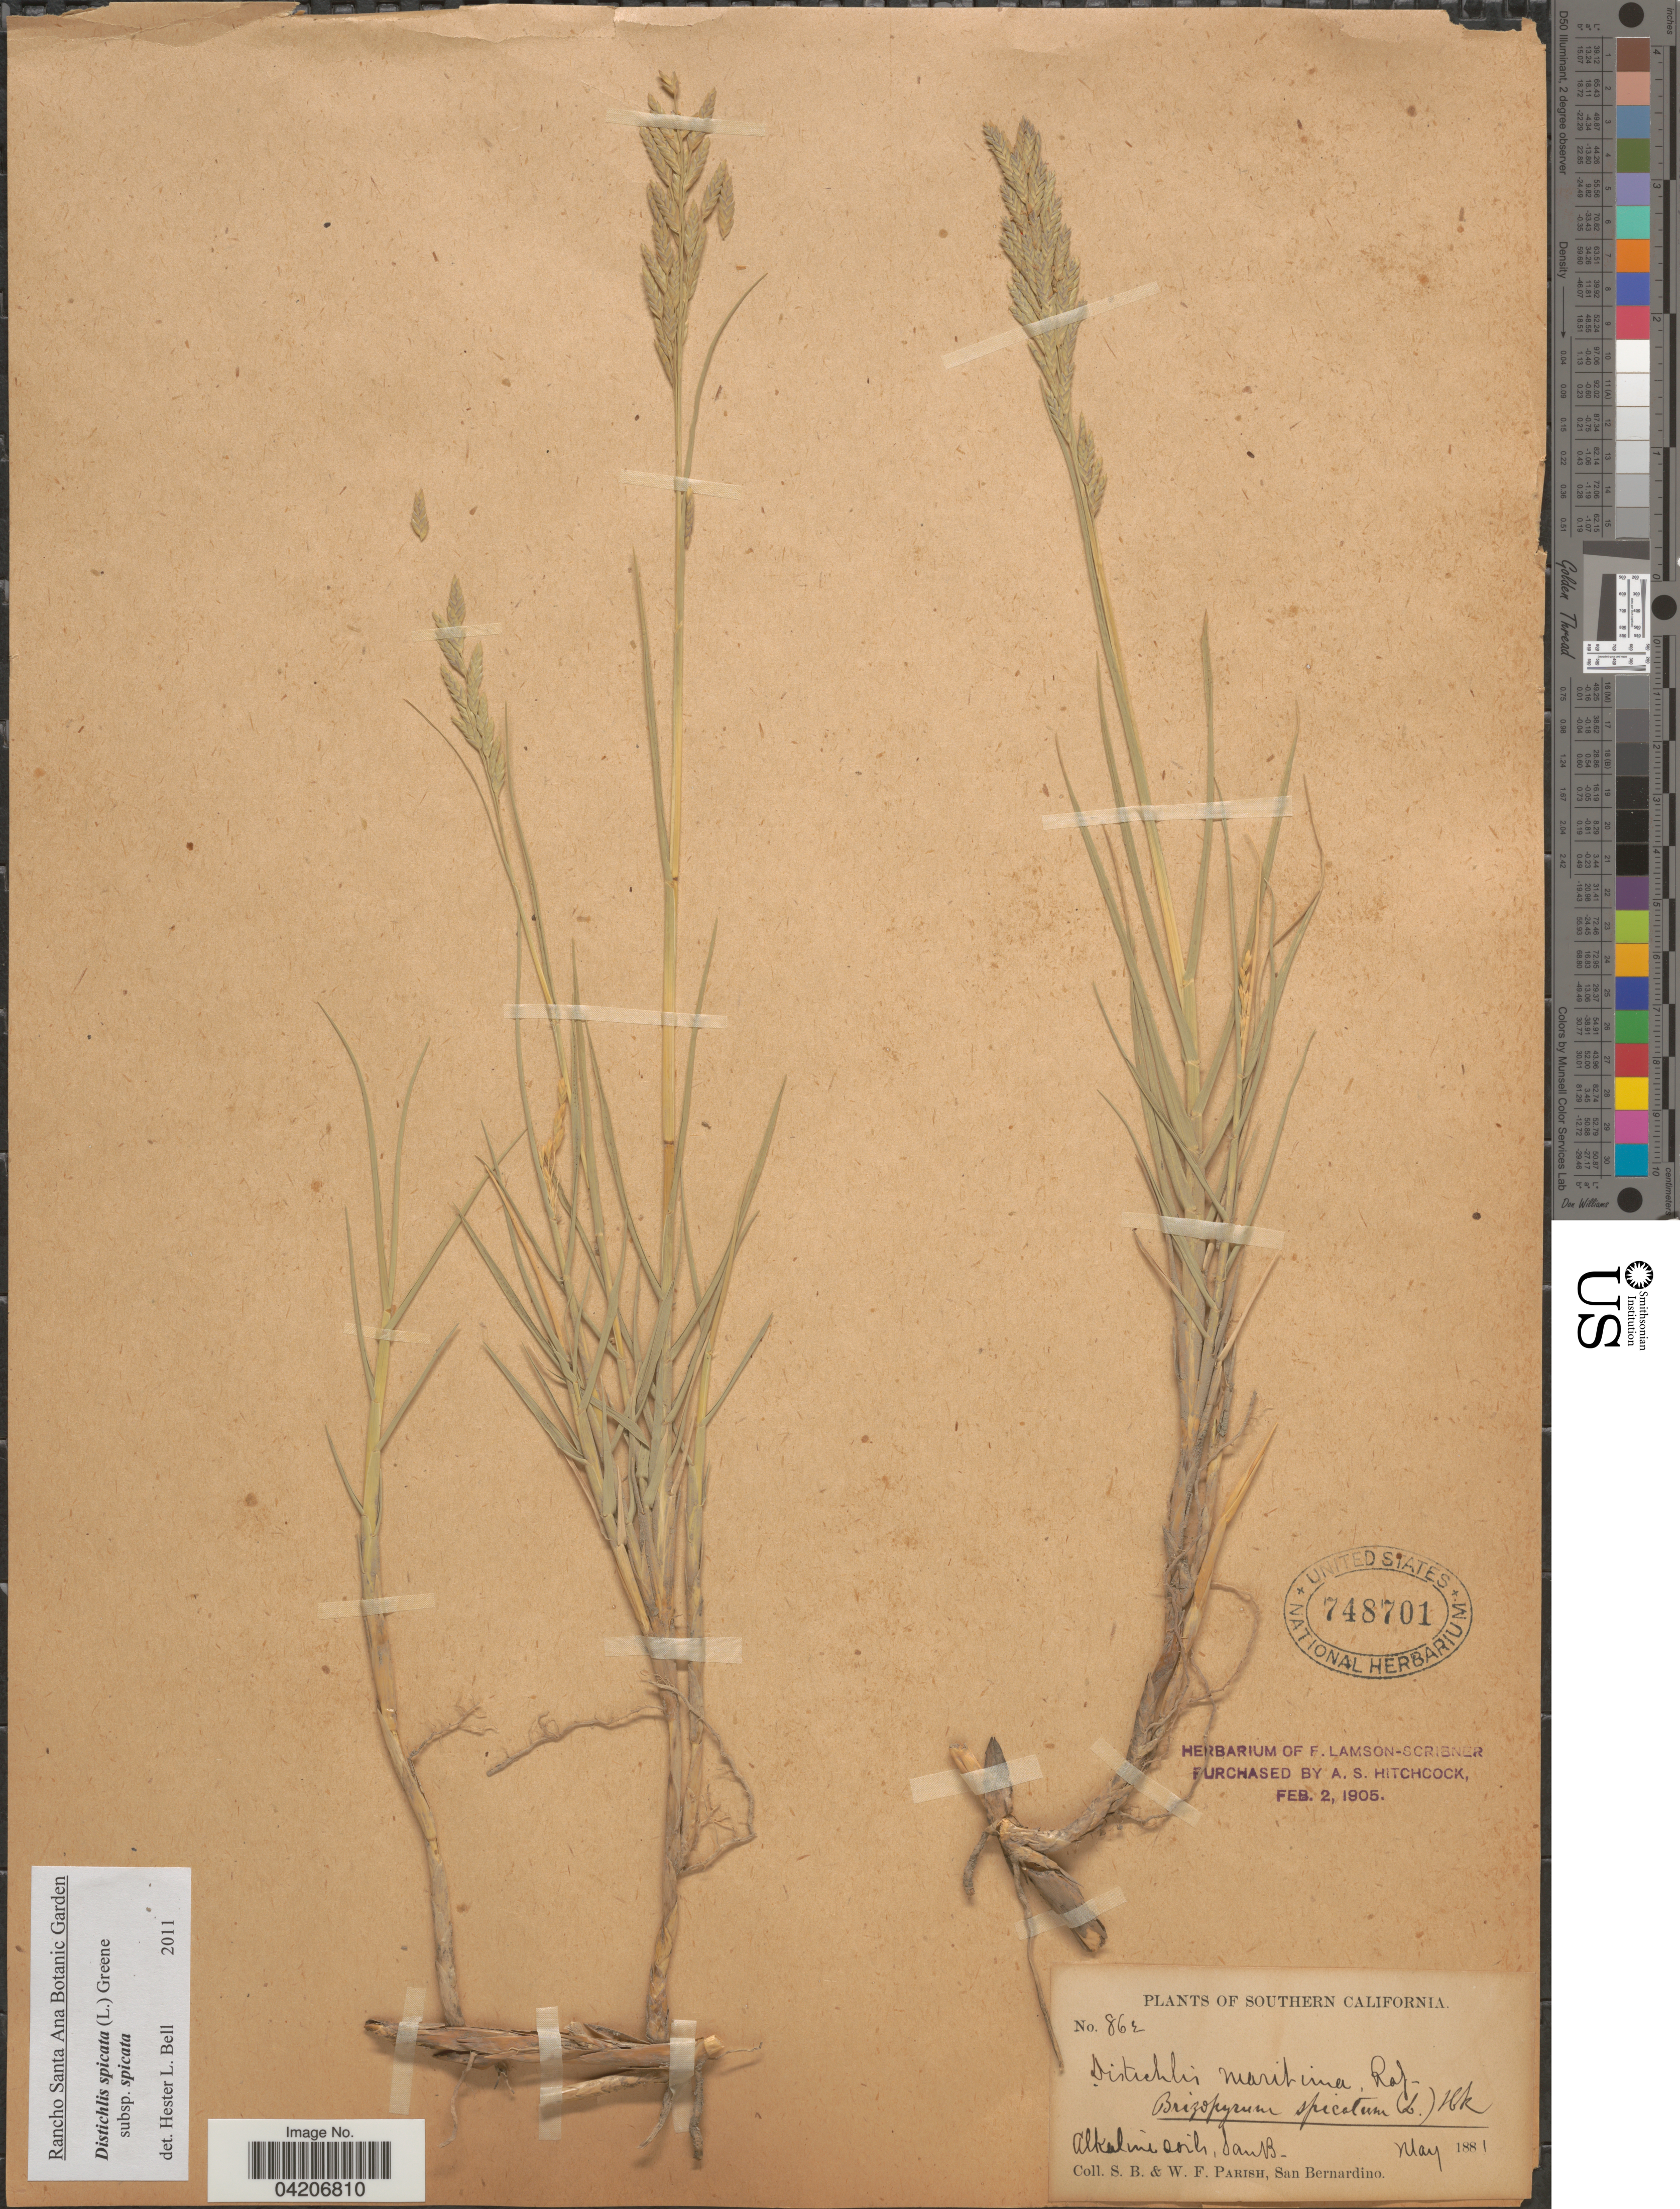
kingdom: Plantae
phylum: Tracheophyta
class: Liliopsida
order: Poales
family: Poaceae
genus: Distichlis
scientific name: Distichlis spicata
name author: (L.) Greene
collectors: S. B. Parish & W. F. Parish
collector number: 862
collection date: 1881-05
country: United States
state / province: California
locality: Southern California. Alkaline soils, San B.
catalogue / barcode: US 748701